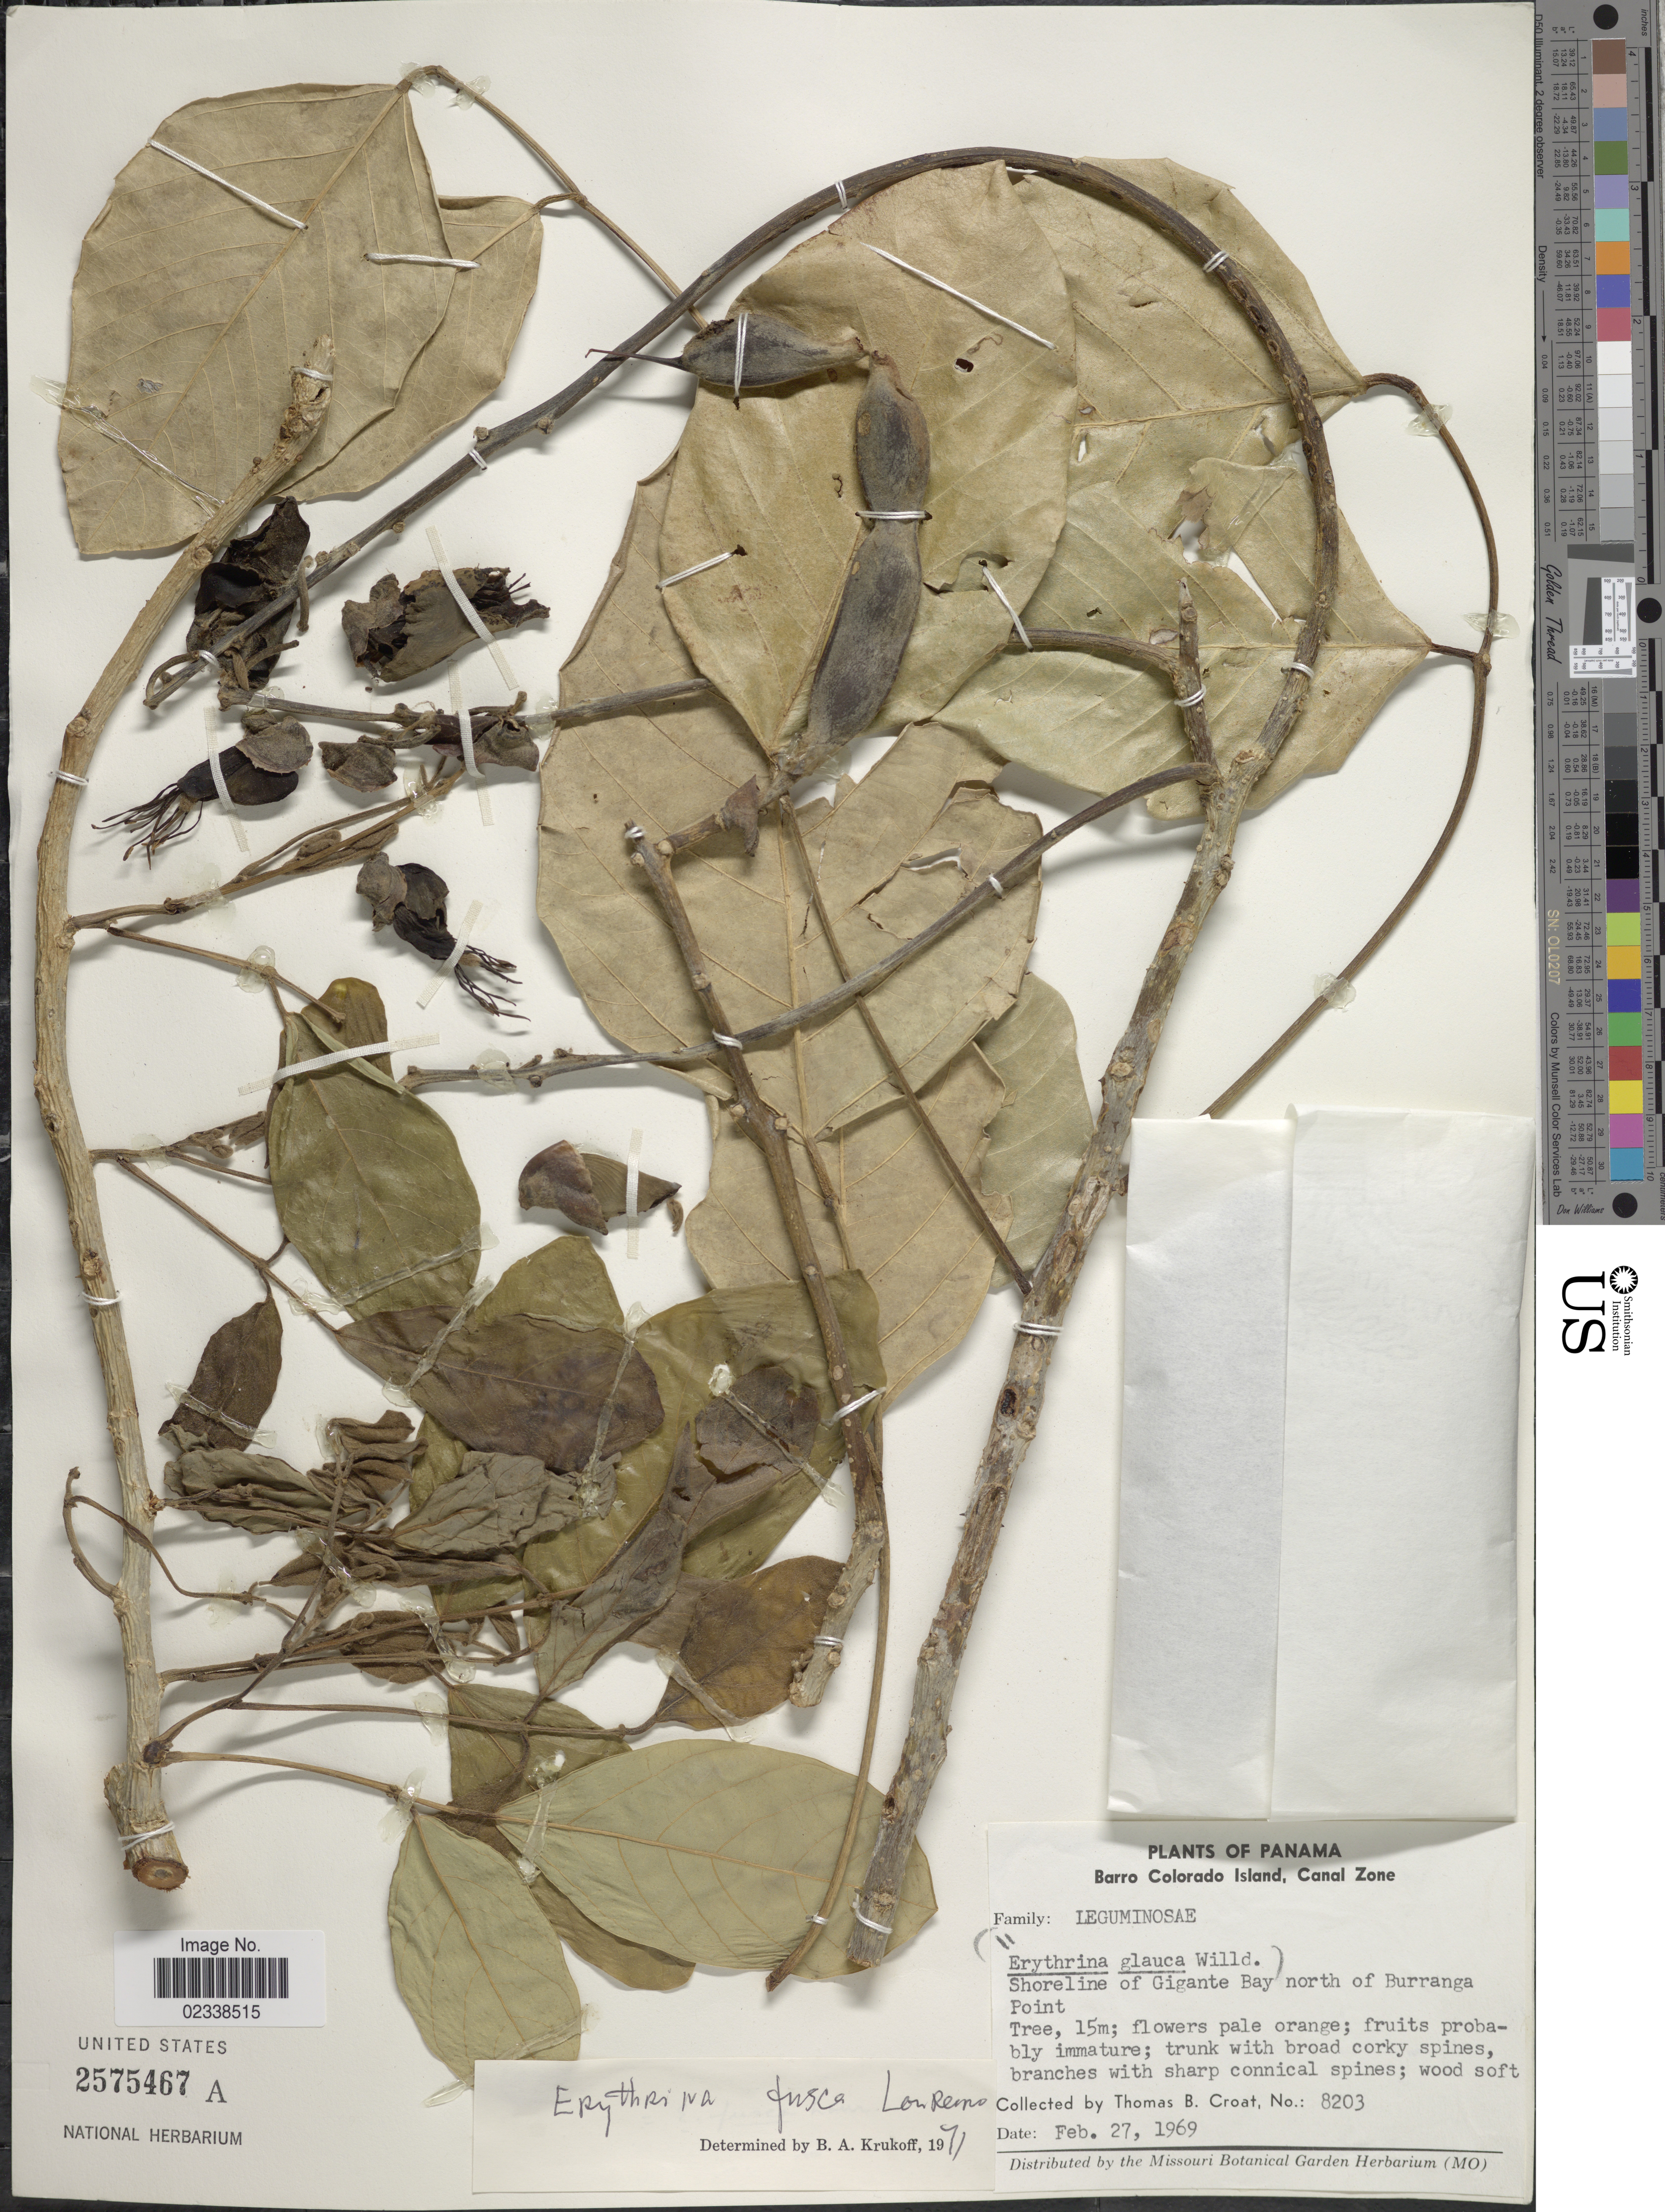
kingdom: Plantae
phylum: Tracheophyta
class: Magnoliopsida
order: Fabales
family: Fabaceae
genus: Erythrina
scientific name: Erythrina fusca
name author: Lour.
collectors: T. B. Croat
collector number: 8203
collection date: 1969-02-27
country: Panama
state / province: Panamá Oeste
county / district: Canal Zone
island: Barro Colorado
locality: Barro Colorado Island, Shoreline of Gigante Bay north of Burranga Point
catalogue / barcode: US 2575467A